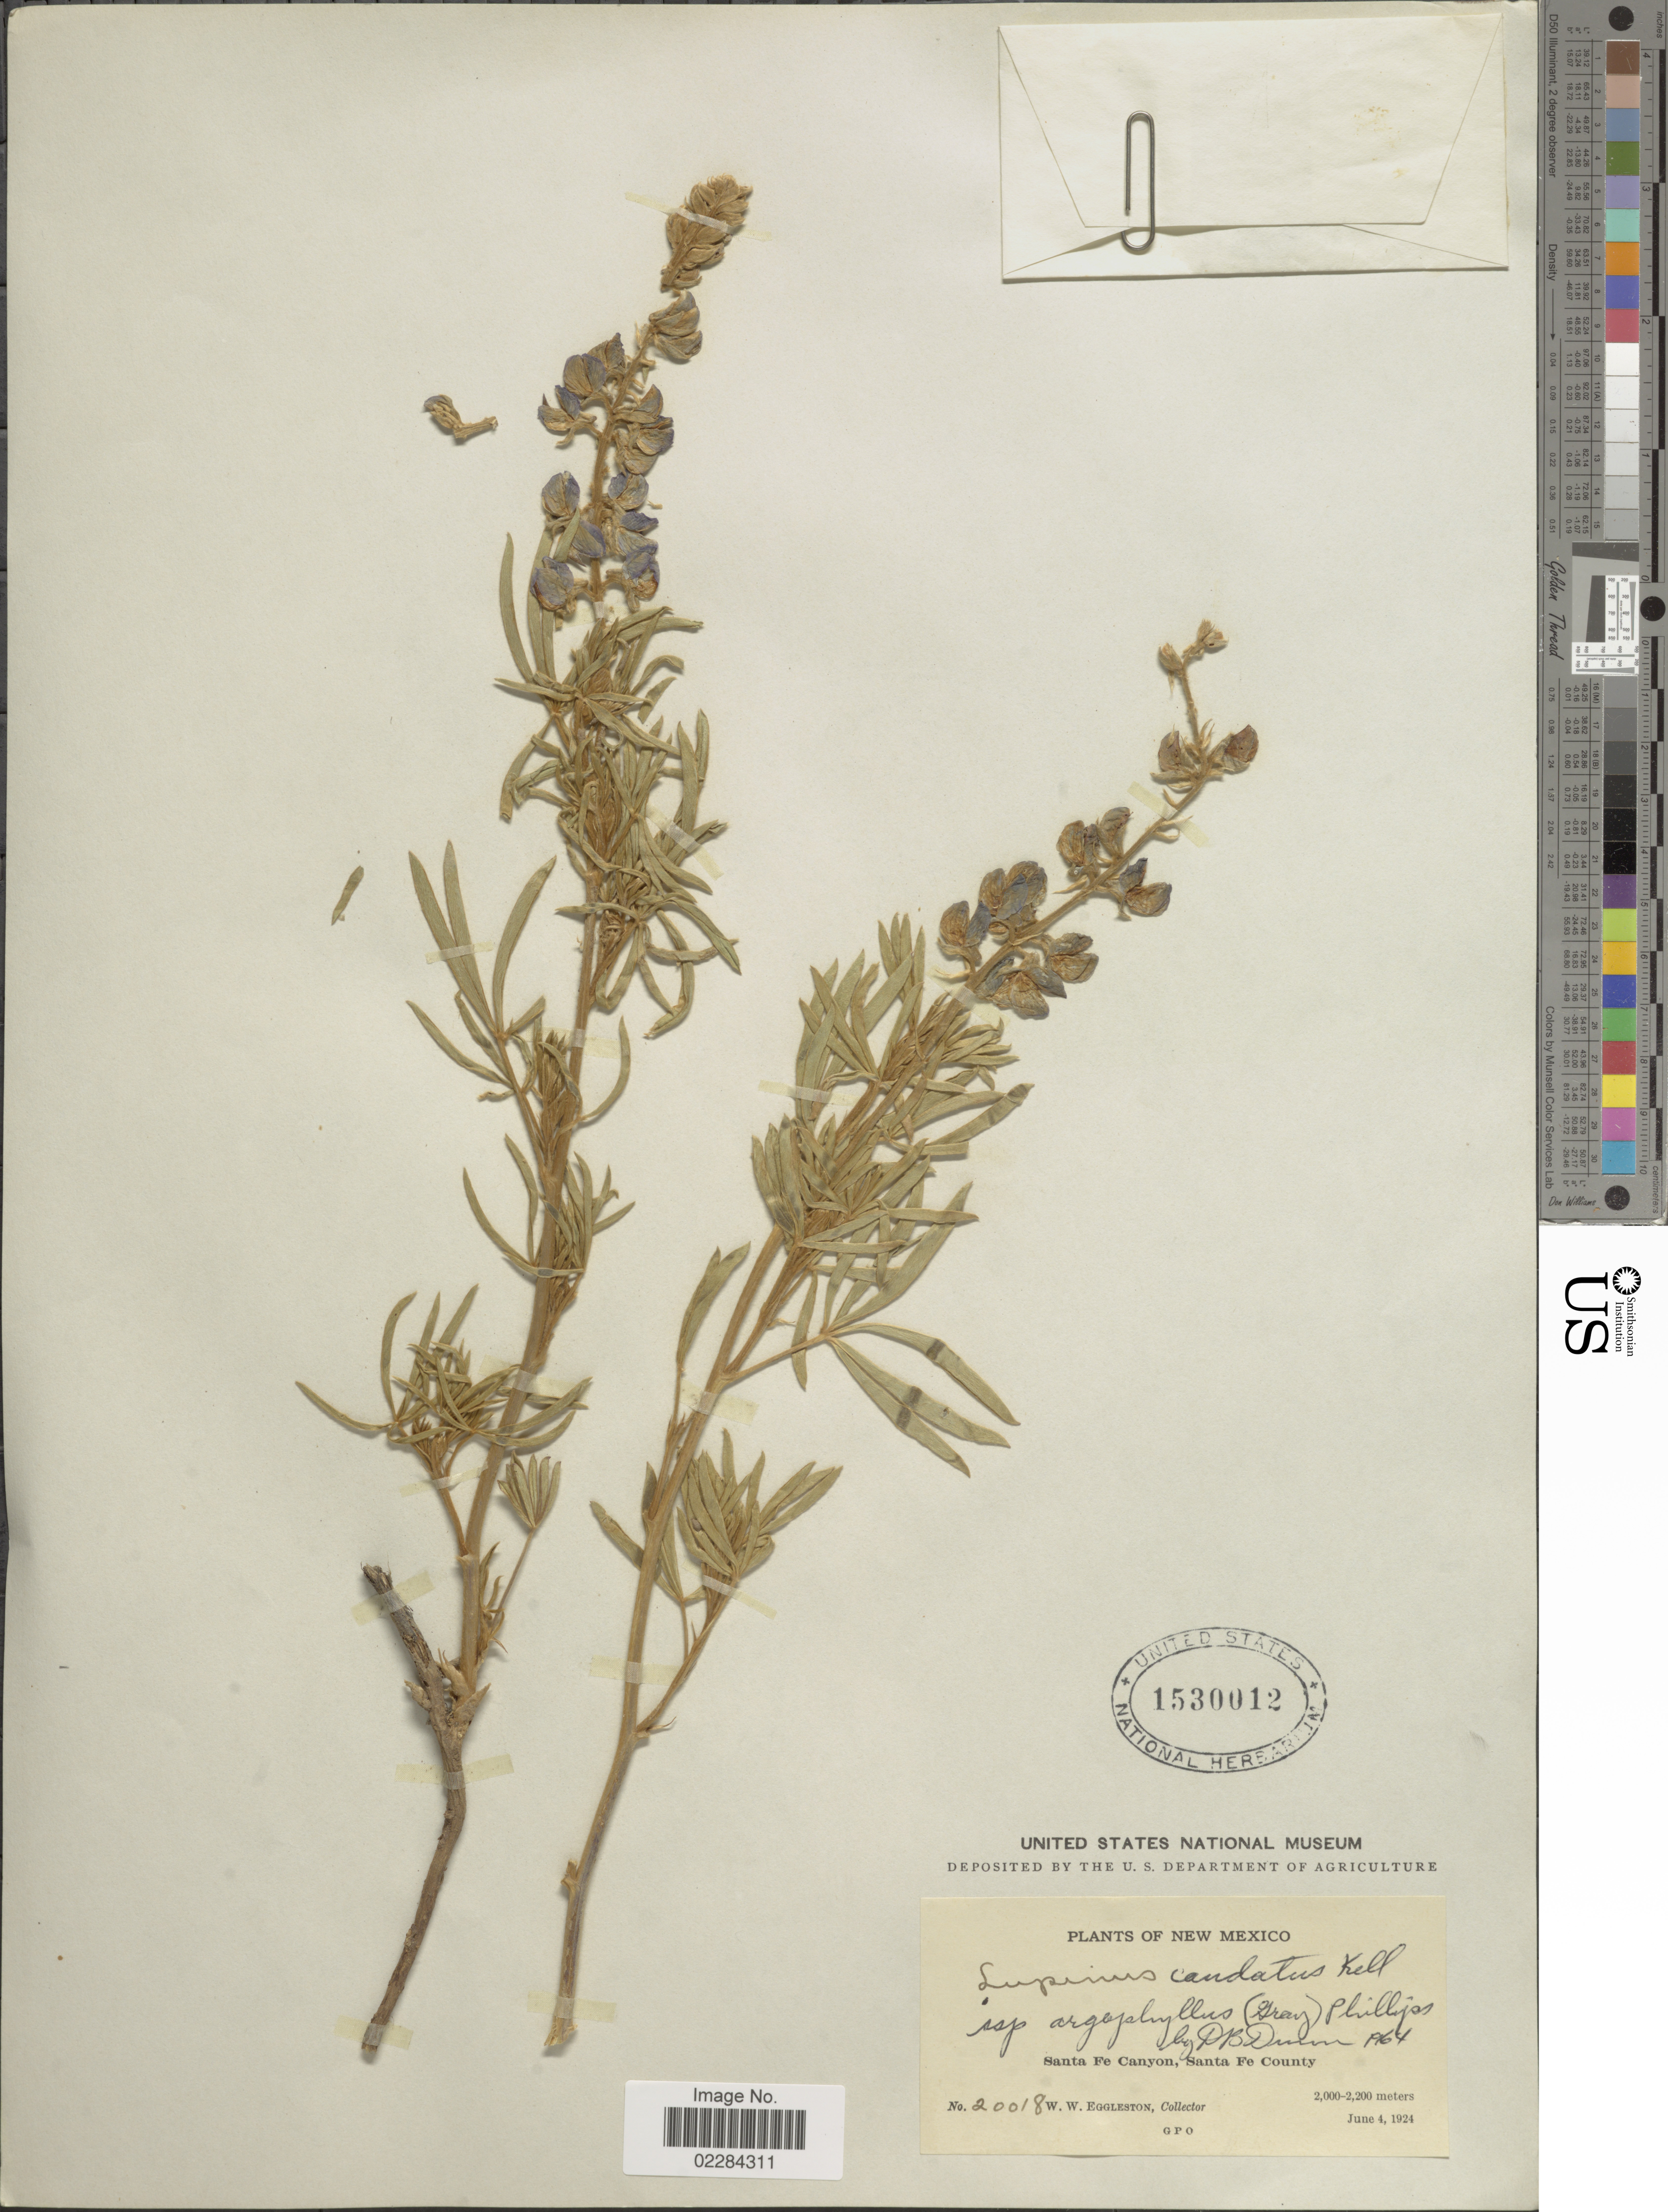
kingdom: Plantae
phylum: Tracheophyta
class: Magnoliopsida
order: Fabales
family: Fabaceae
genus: Lupinus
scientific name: Lupinus caudatus var. argophyllus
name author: (A. Gray) S.L. Welsh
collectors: W. W. Eggleston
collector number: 20018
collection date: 1924-06-04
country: United States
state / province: New Mexico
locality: Santa Fe Canyon, Santa Fe County.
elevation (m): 2000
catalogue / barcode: US 1530012